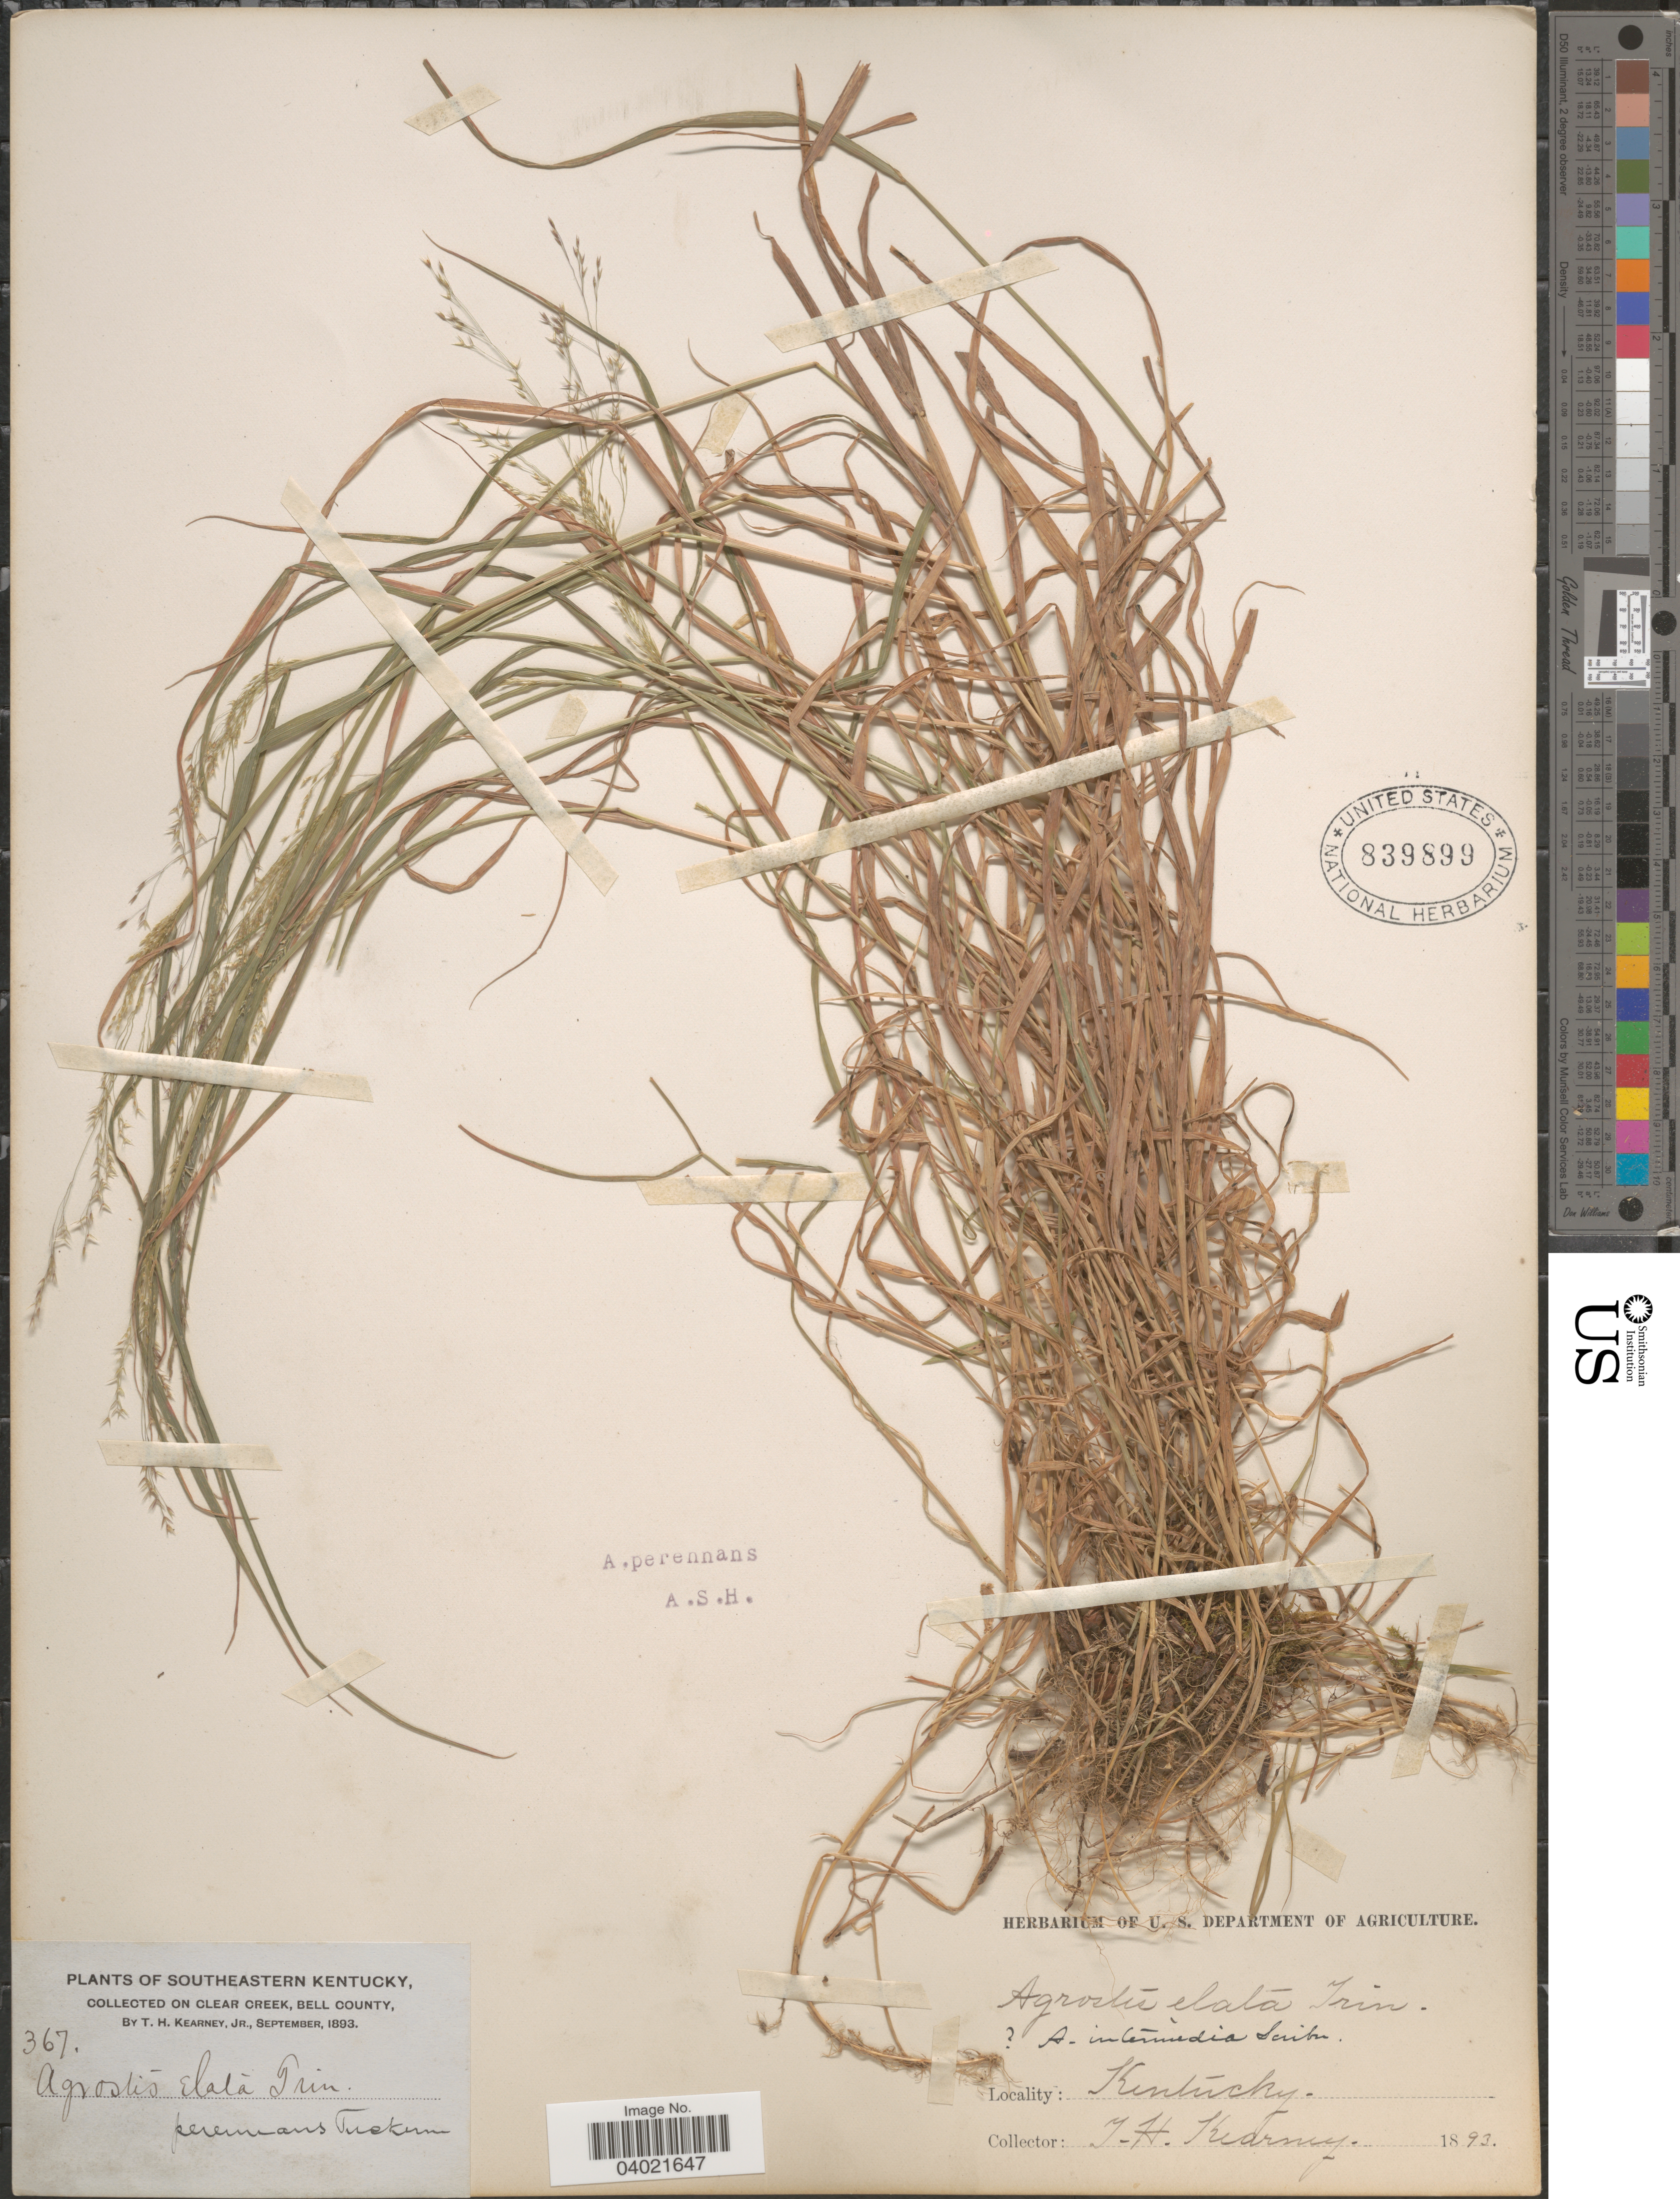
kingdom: Plantae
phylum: Tracheophyta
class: Liliopsida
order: Poales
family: Poaceae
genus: Agrostis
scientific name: Agrostis perennans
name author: (Walter) Tuck.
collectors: T. H. Kearney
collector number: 367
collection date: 1893-09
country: United States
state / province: Kentucky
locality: Southeastern Kentucky. On Clear Creek, Bell County.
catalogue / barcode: US 839899